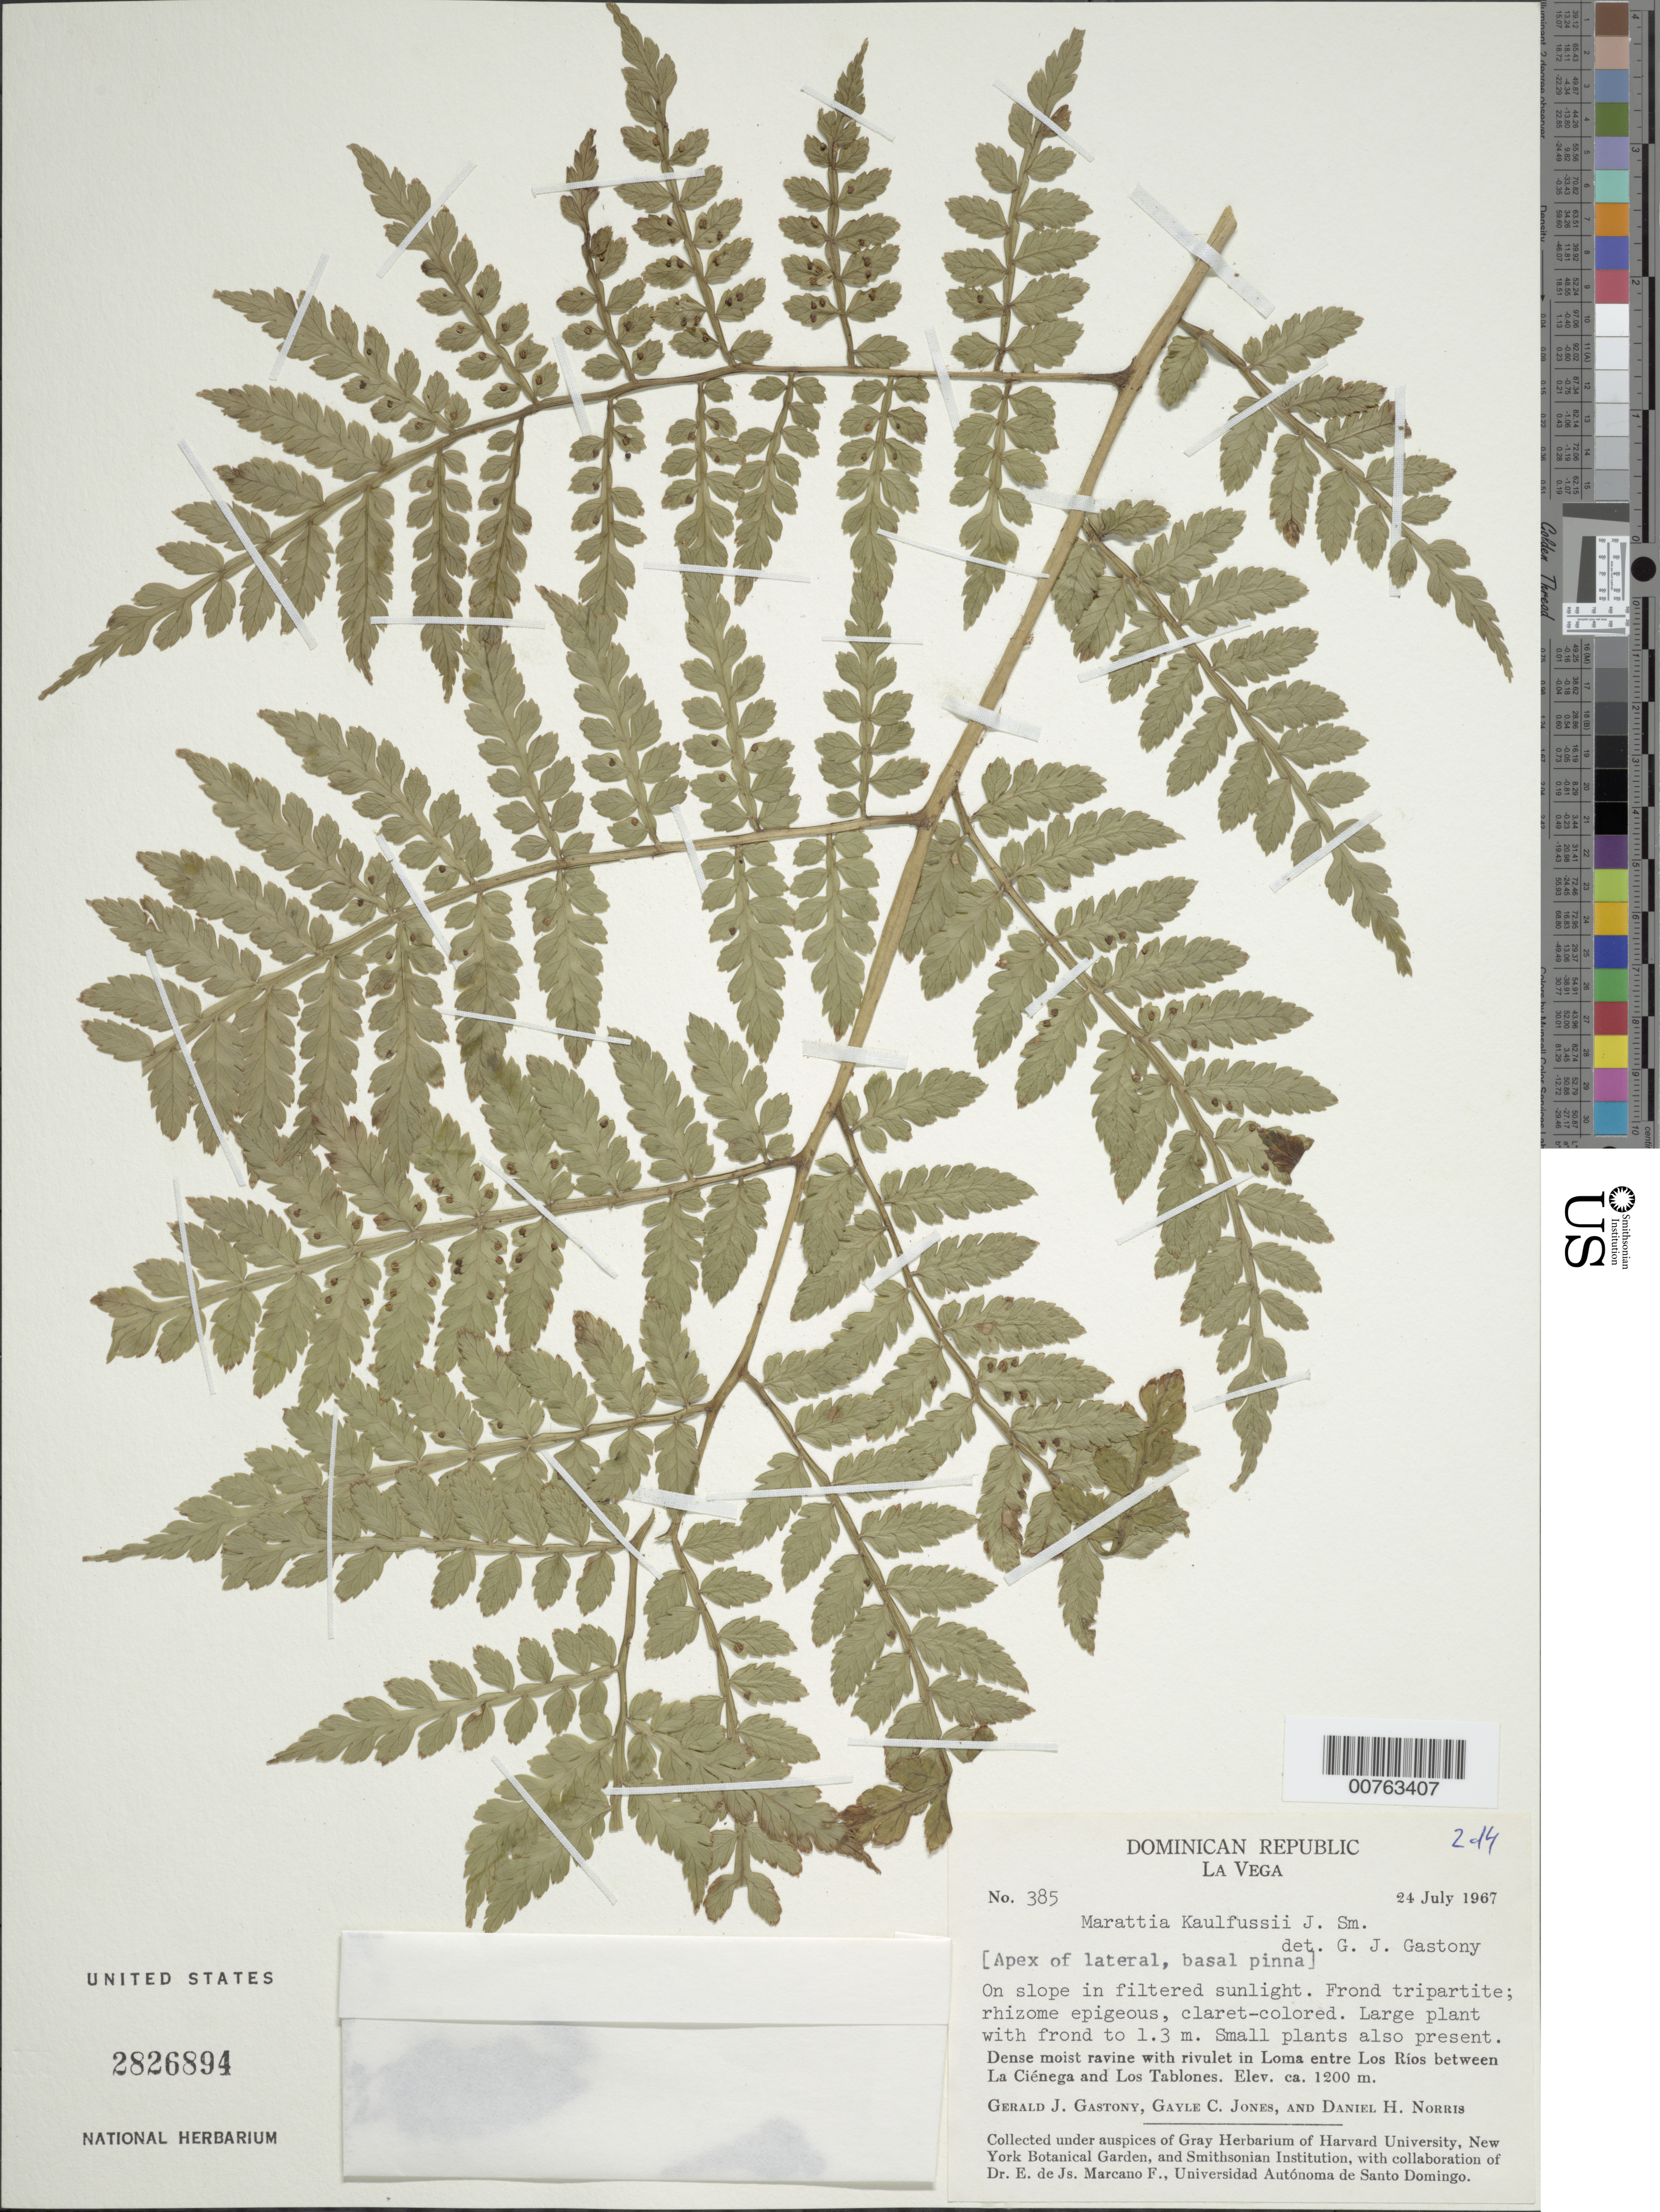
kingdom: Plantae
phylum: Tracheophyta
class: Polypodiopsida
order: Marattiales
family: Marattiaceae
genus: Marattia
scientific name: Marattia laevis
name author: Sm.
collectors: G. Gastony, G. C. Jones & D. H. Norris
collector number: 385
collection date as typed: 24 Jul 1967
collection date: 1967-07-24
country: Dominican Republic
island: Hispaniola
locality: Provincia La Vega. In Loma entre Los Rios between La Ciénega and Los Tablones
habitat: On slope in filtered sunlight; dense moist ravine with rivulet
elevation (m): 1200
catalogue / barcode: US 2826894